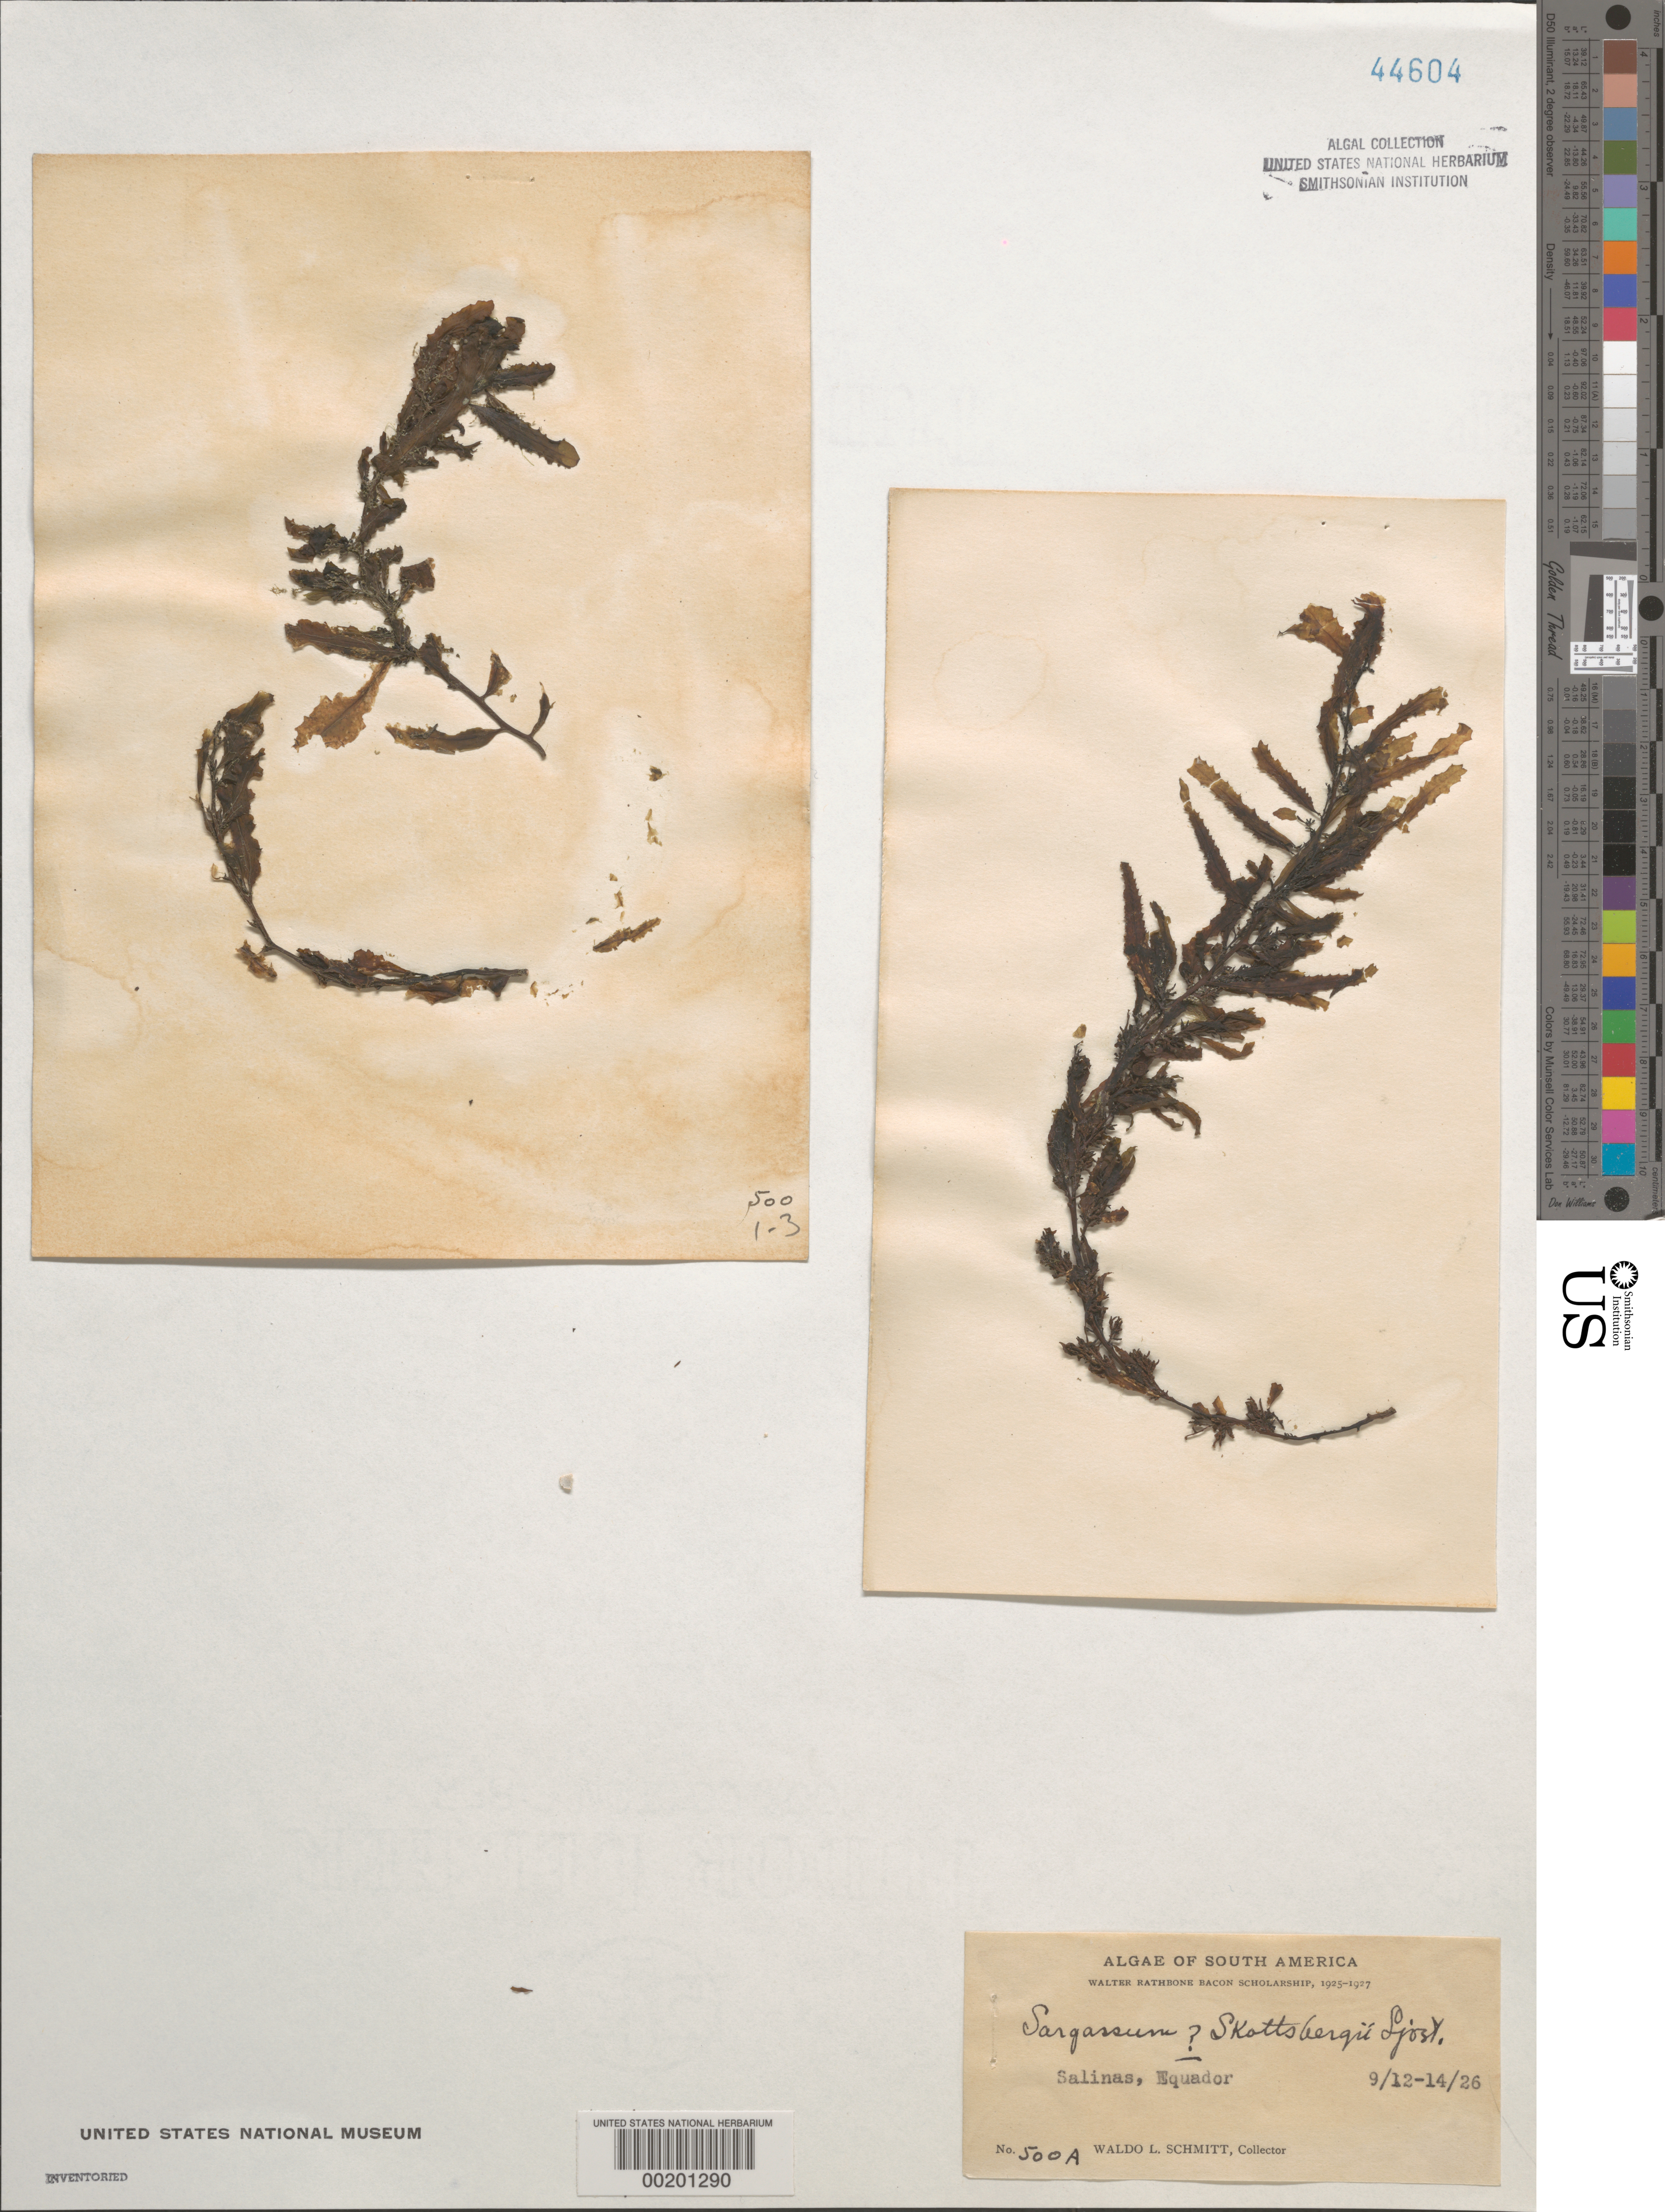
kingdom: Chromista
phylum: Ochrophyta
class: Phaeophyceae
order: Fucales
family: Sargassaceae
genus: Sargassum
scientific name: Sargassum obtusifolium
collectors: W. L. Schmitt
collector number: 500a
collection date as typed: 12 Sep 1926 to 14 Sep 1926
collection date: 1926-09-12/1926-09-14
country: Ecuador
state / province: Guayas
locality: Salinas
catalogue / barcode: US 44604